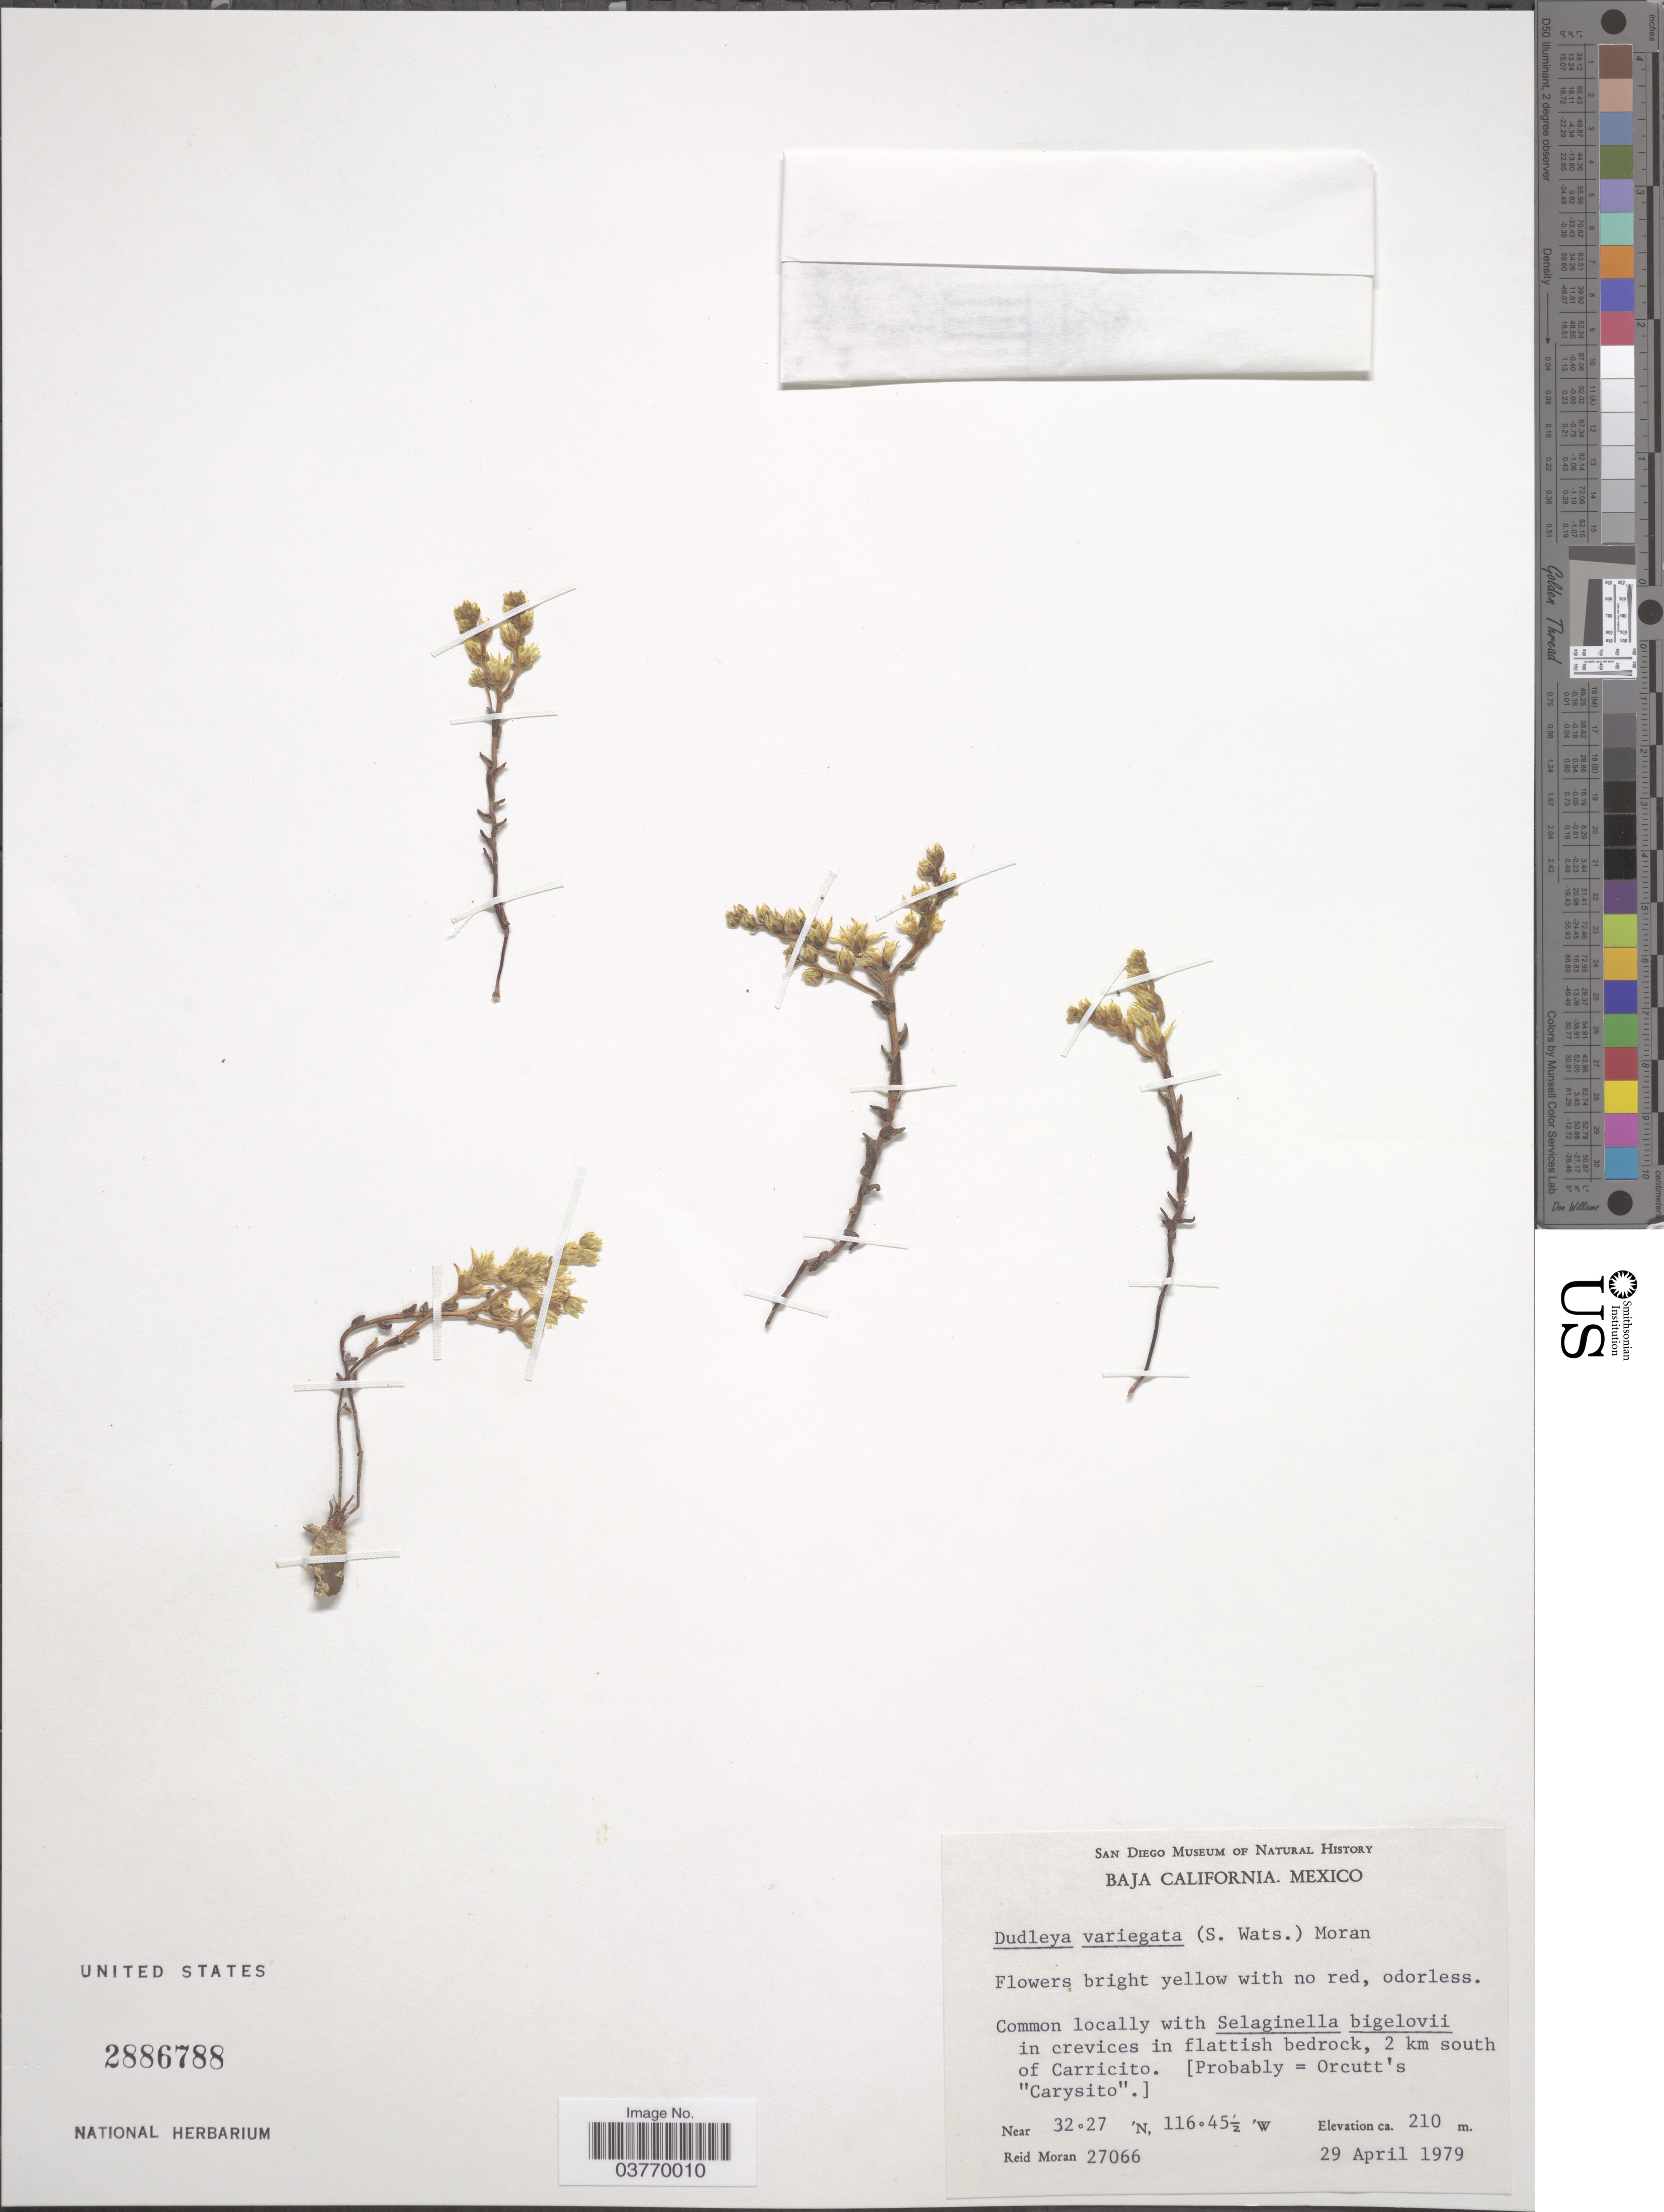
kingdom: Plantae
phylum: Tracheophyta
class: Magnoliopsida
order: Saxifragales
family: Crassulaceae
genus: Dudleya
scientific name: Dudleya variegata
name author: (S. Watson) Moran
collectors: R. V. Moran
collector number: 27066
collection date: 1979-04-29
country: Mexico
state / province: Baja California Norte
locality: In Crevices in flattish bedrock, 2 km south of Carricito.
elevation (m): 210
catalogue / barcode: US 2886788